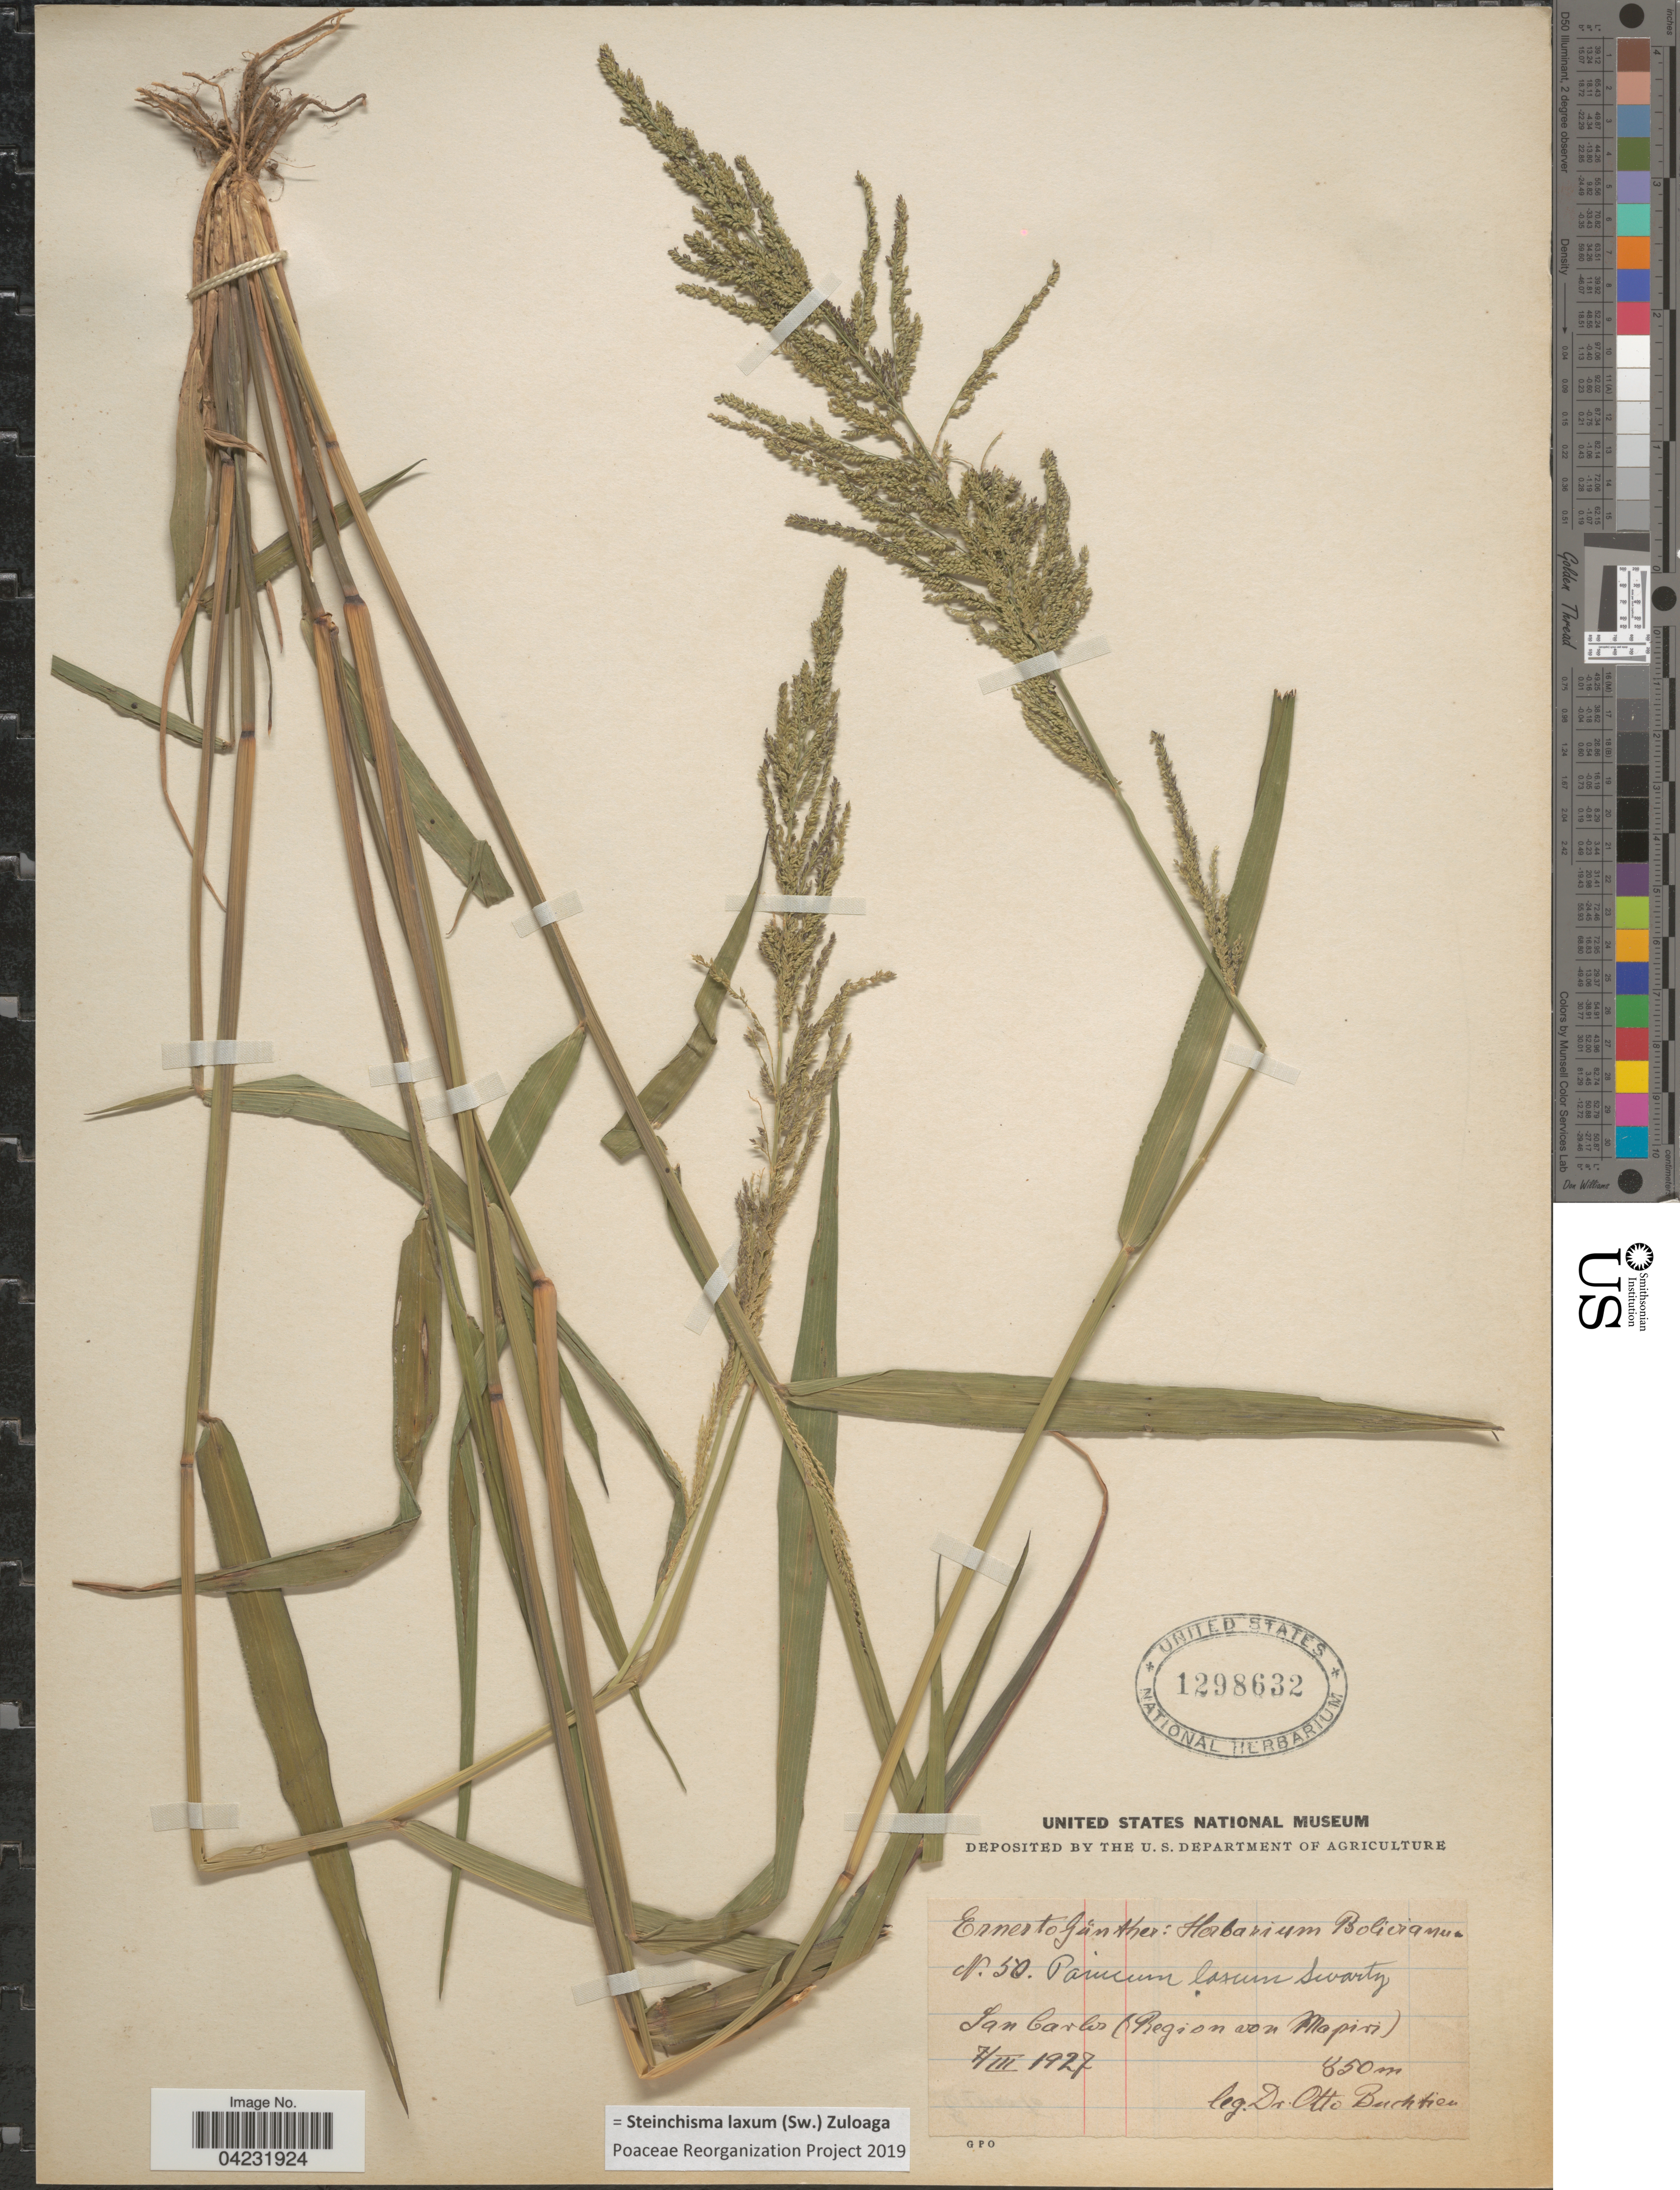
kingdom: Plantae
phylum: Tracheophyta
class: Liliopsida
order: Poales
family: Poaceae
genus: Steinchisma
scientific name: Steinchisma laxum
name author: (Sw.) Zuloaga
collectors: O. Buchtien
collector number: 50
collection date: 1927-03-07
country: Bolivia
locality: San Carlos (Region von Mapiri).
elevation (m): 850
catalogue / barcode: US 1298632